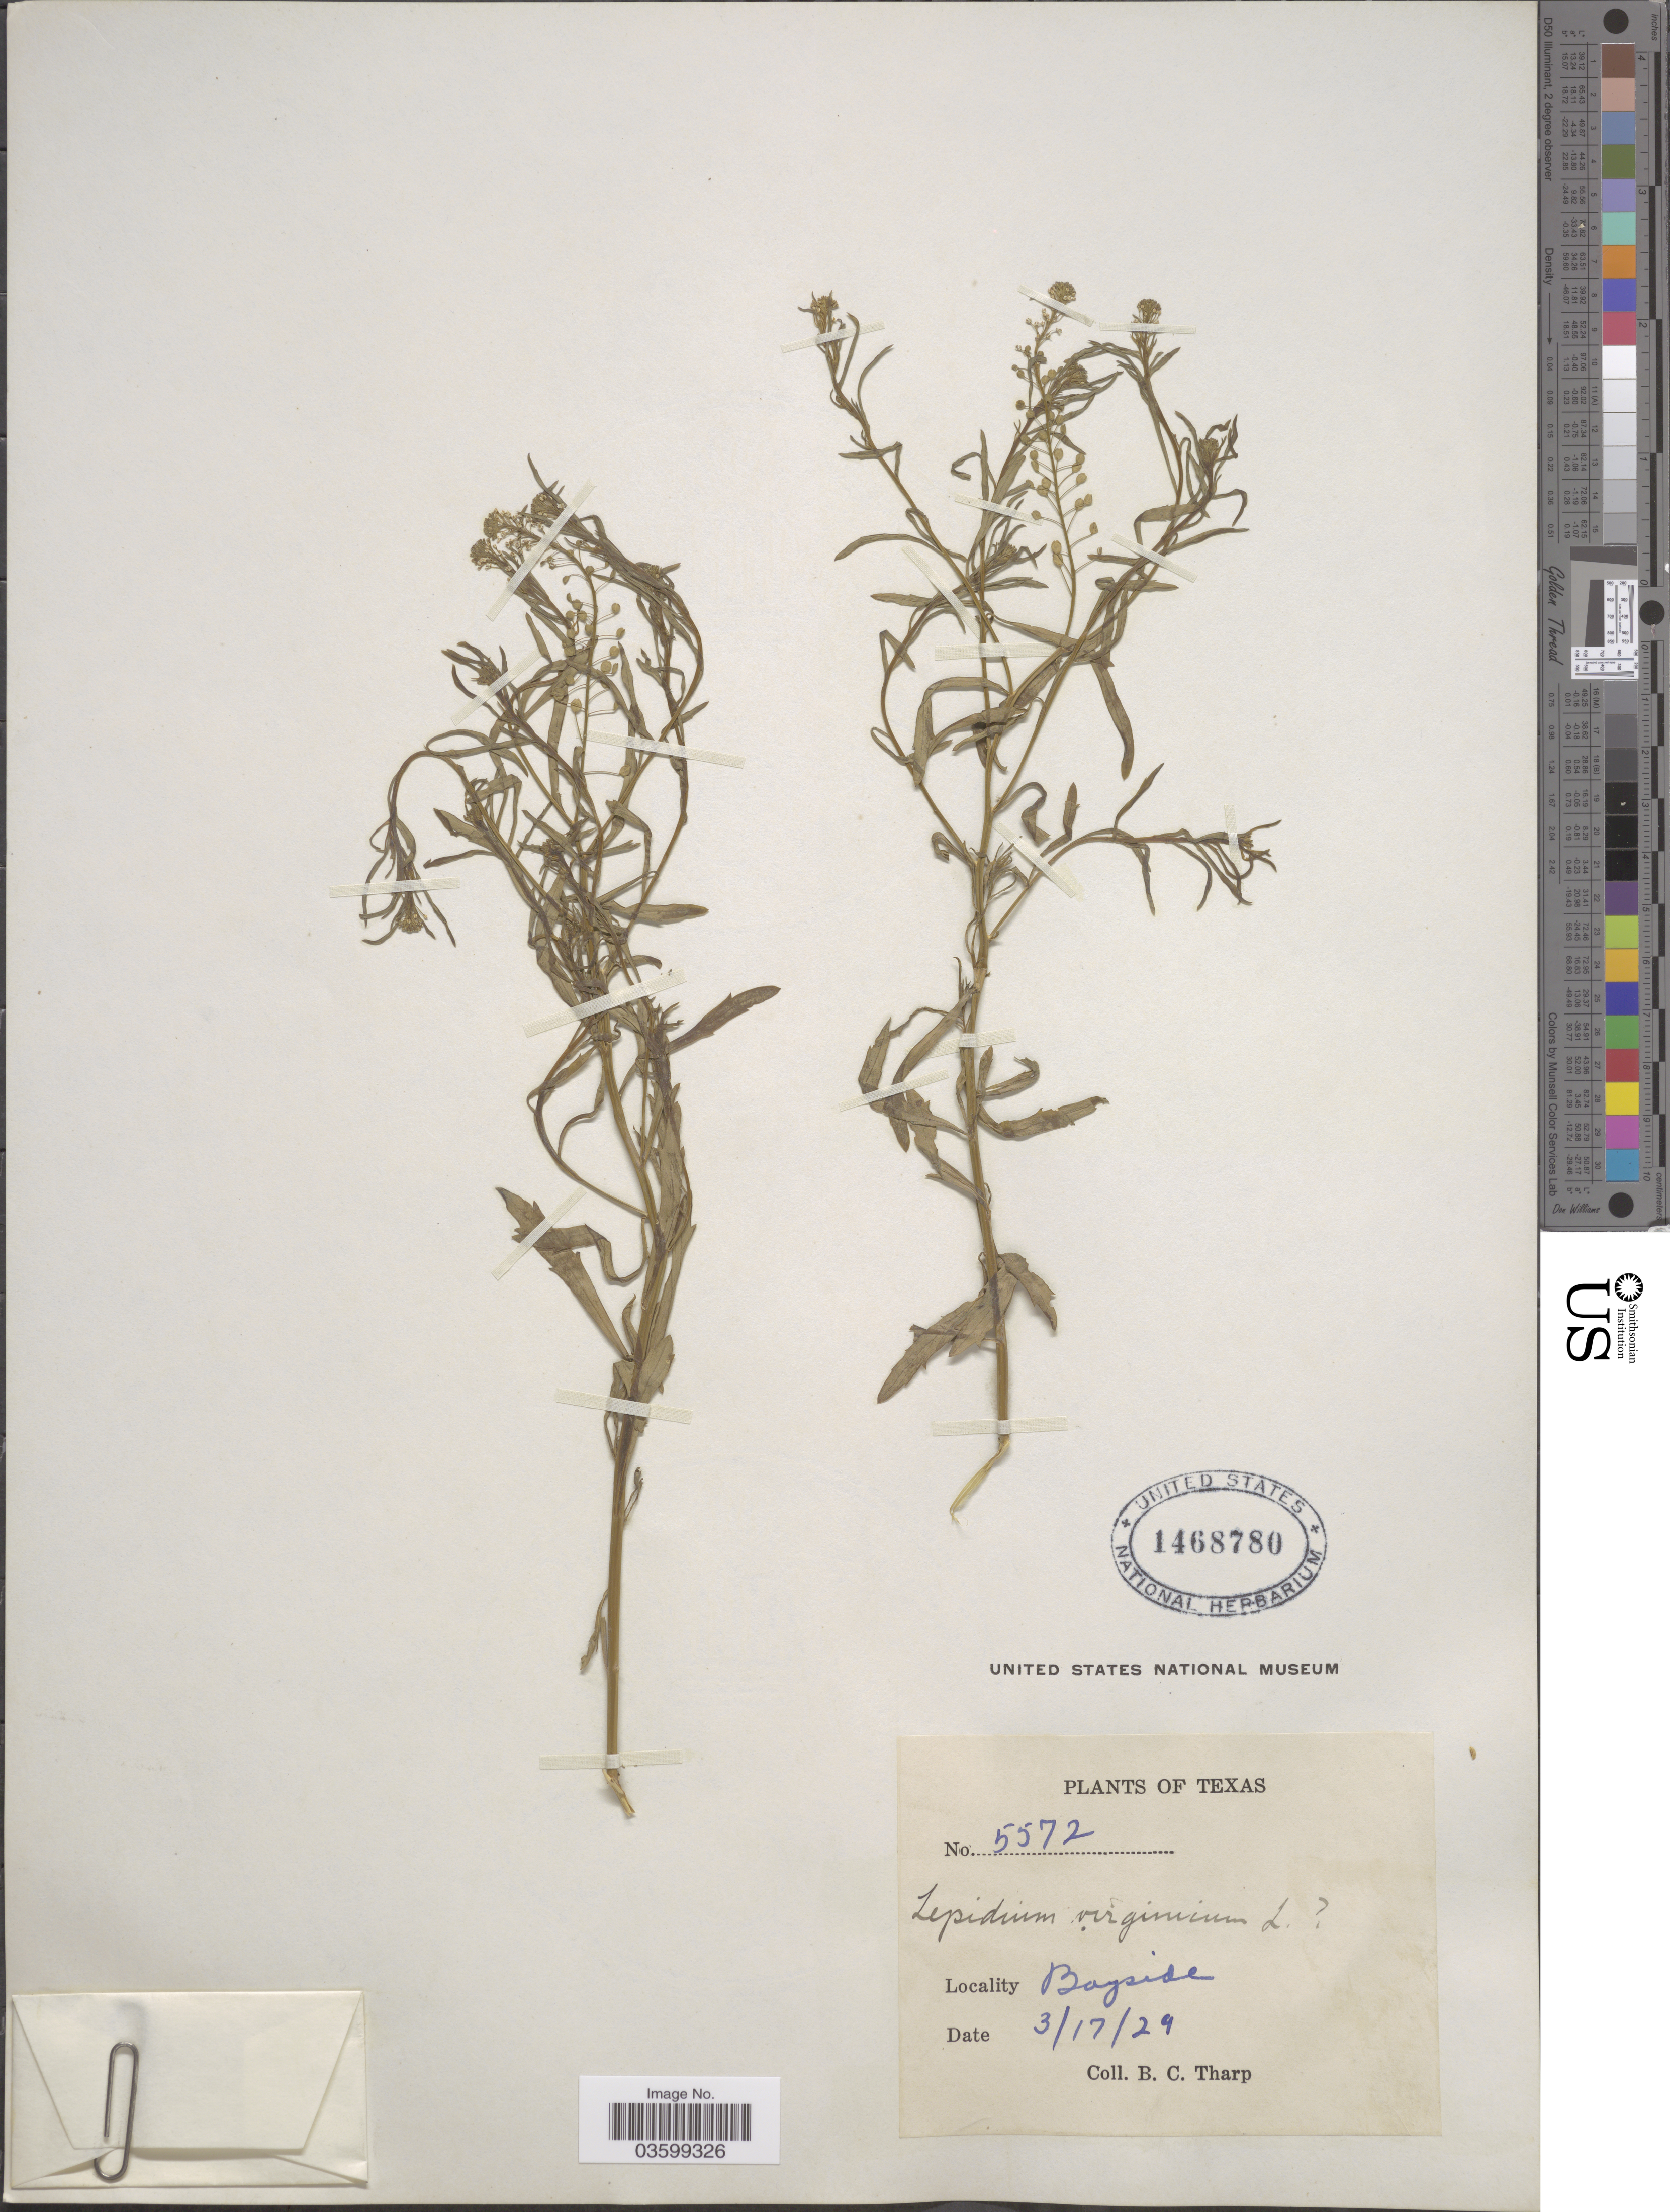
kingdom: Plantae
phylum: Tracheophyta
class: Magnoliopsida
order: Brassicales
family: Brassicaceae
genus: Lepidium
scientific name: Lepidium virginicum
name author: L.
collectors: B. C. Tharp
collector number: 5572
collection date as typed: Transcribed d/m/y: 17/3/29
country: United States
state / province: Texas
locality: Bayside.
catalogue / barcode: US 1468780